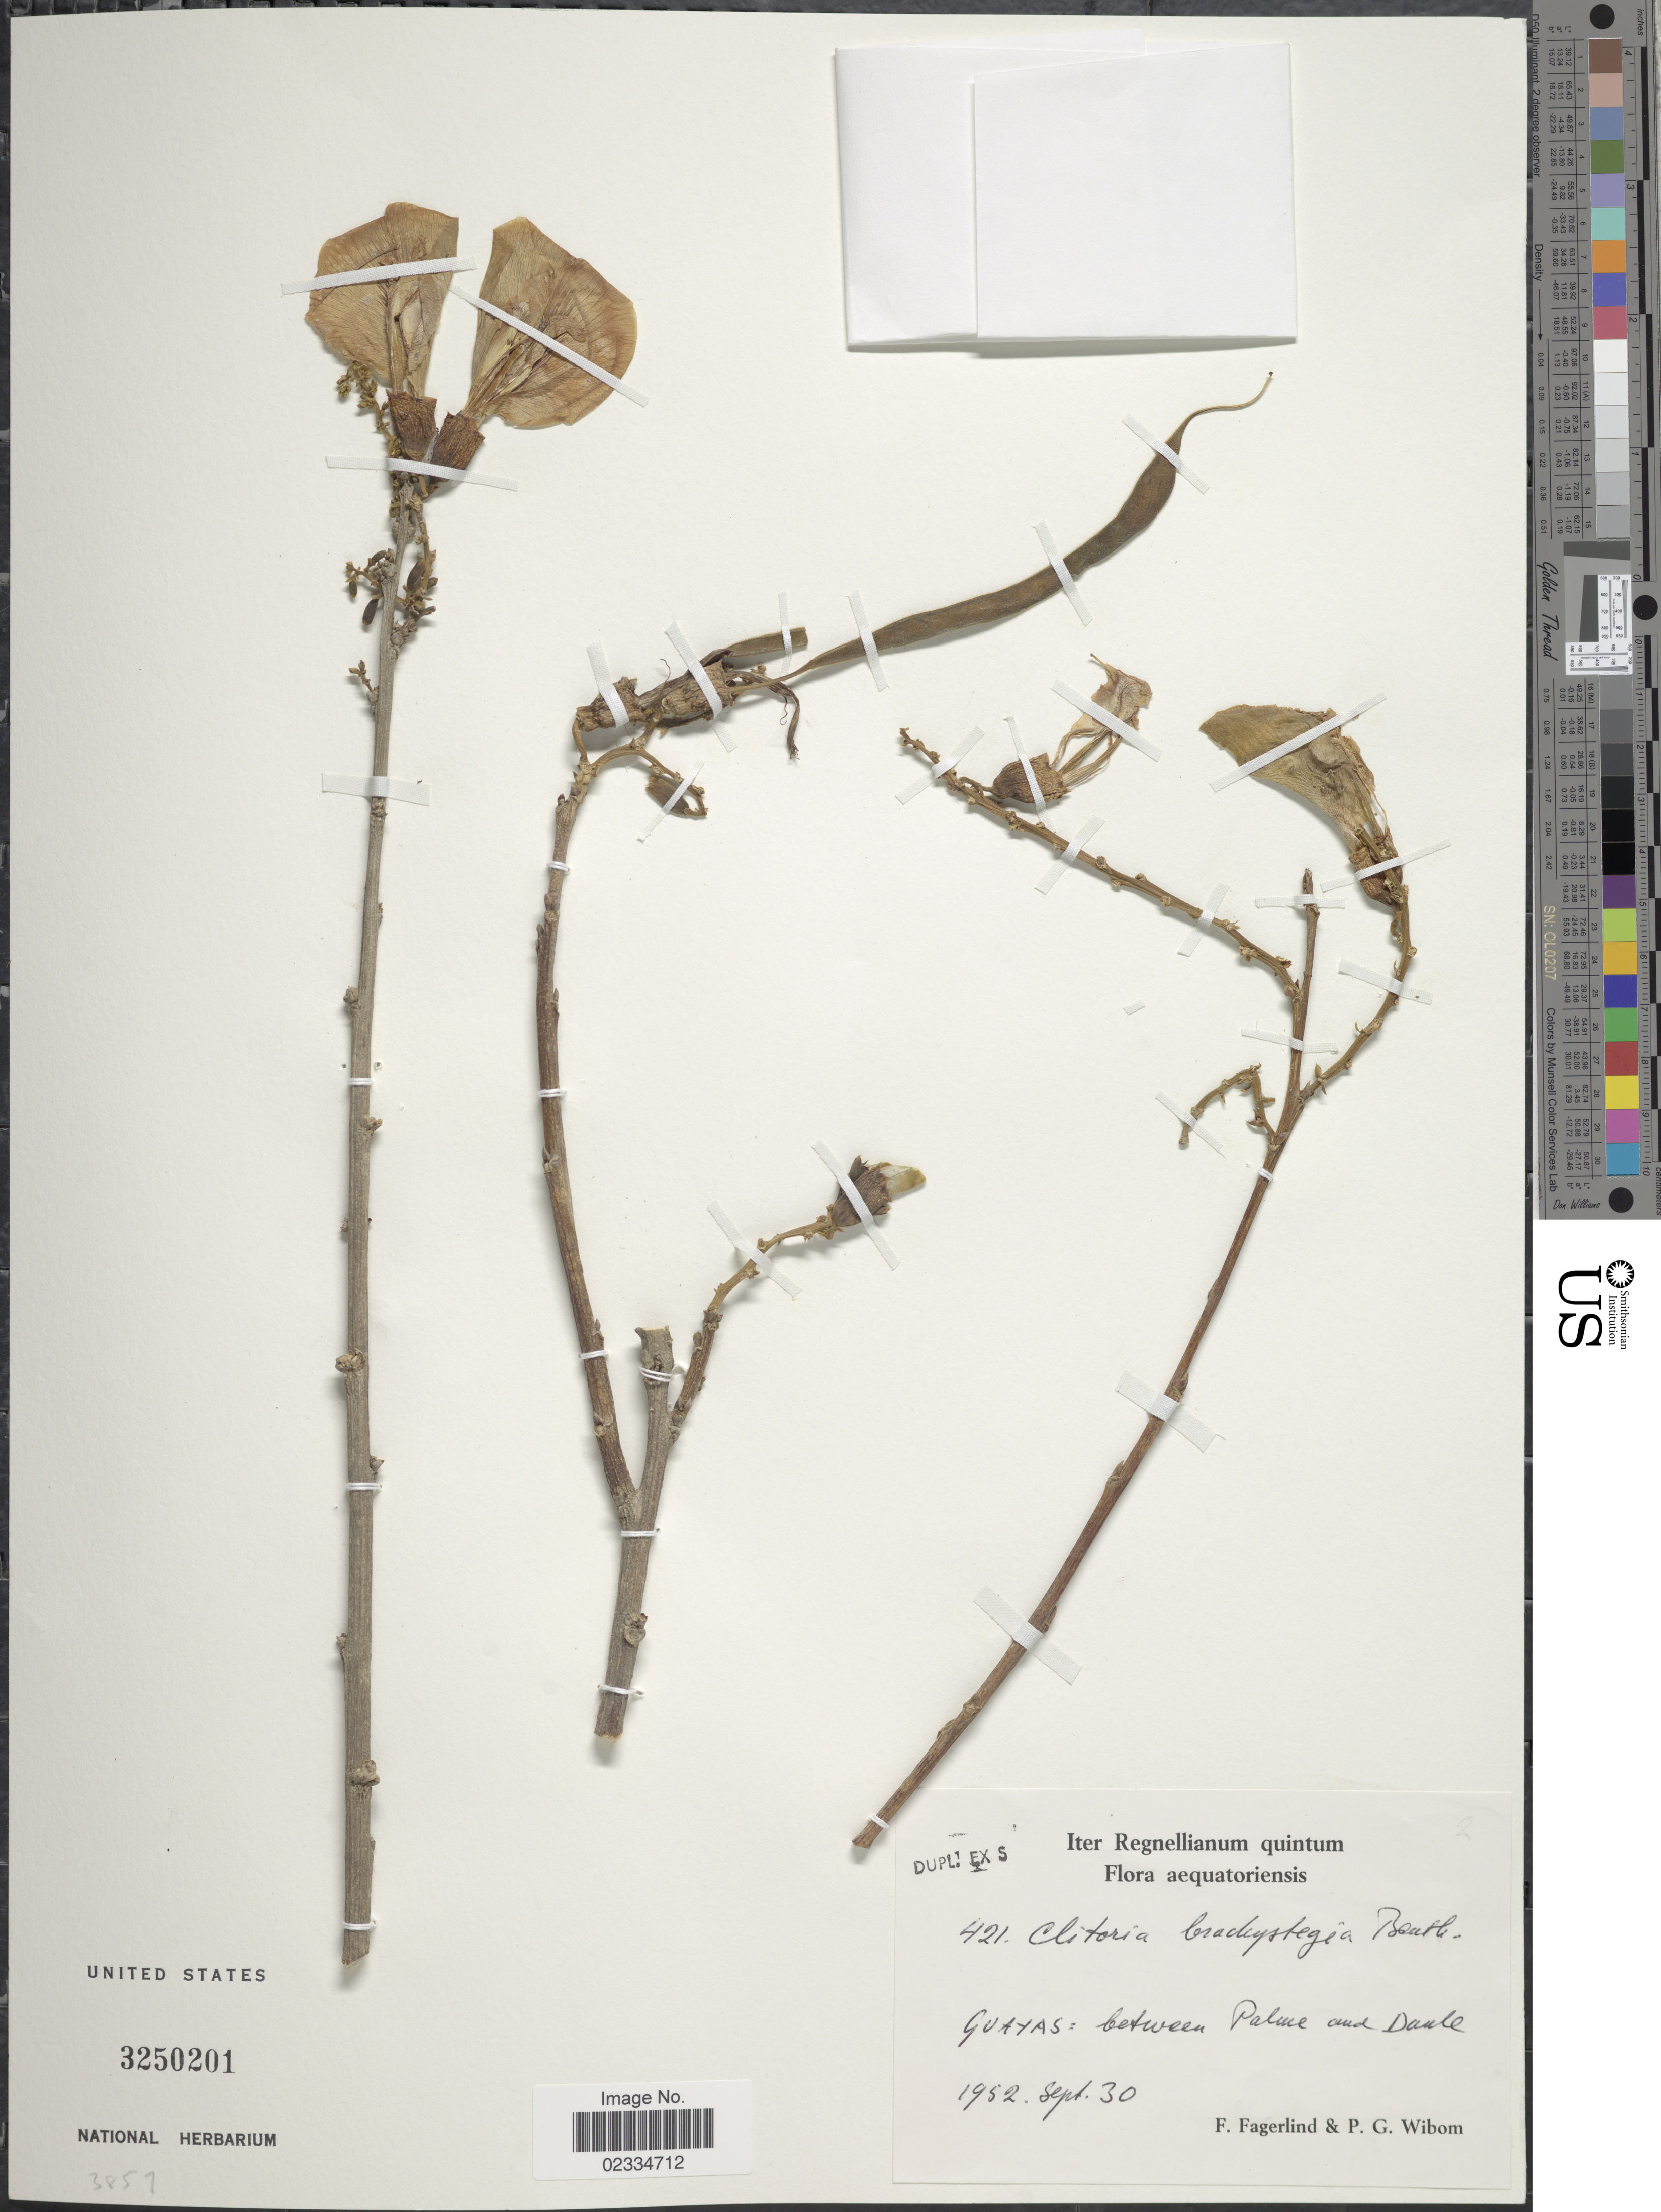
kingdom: Plantae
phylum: Tracheophyta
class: Magnoliopsida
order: Fabales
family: Fabaceae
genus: Clitoria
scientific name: Clitoria brachystegia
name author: Benth.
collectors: F. Fagerlind & P. Wibom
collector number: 421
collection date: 1952-09-30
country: Ecuador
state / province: Guayas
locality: Between Palme and Daule, Aequatoriensis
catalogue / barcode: US 3250201